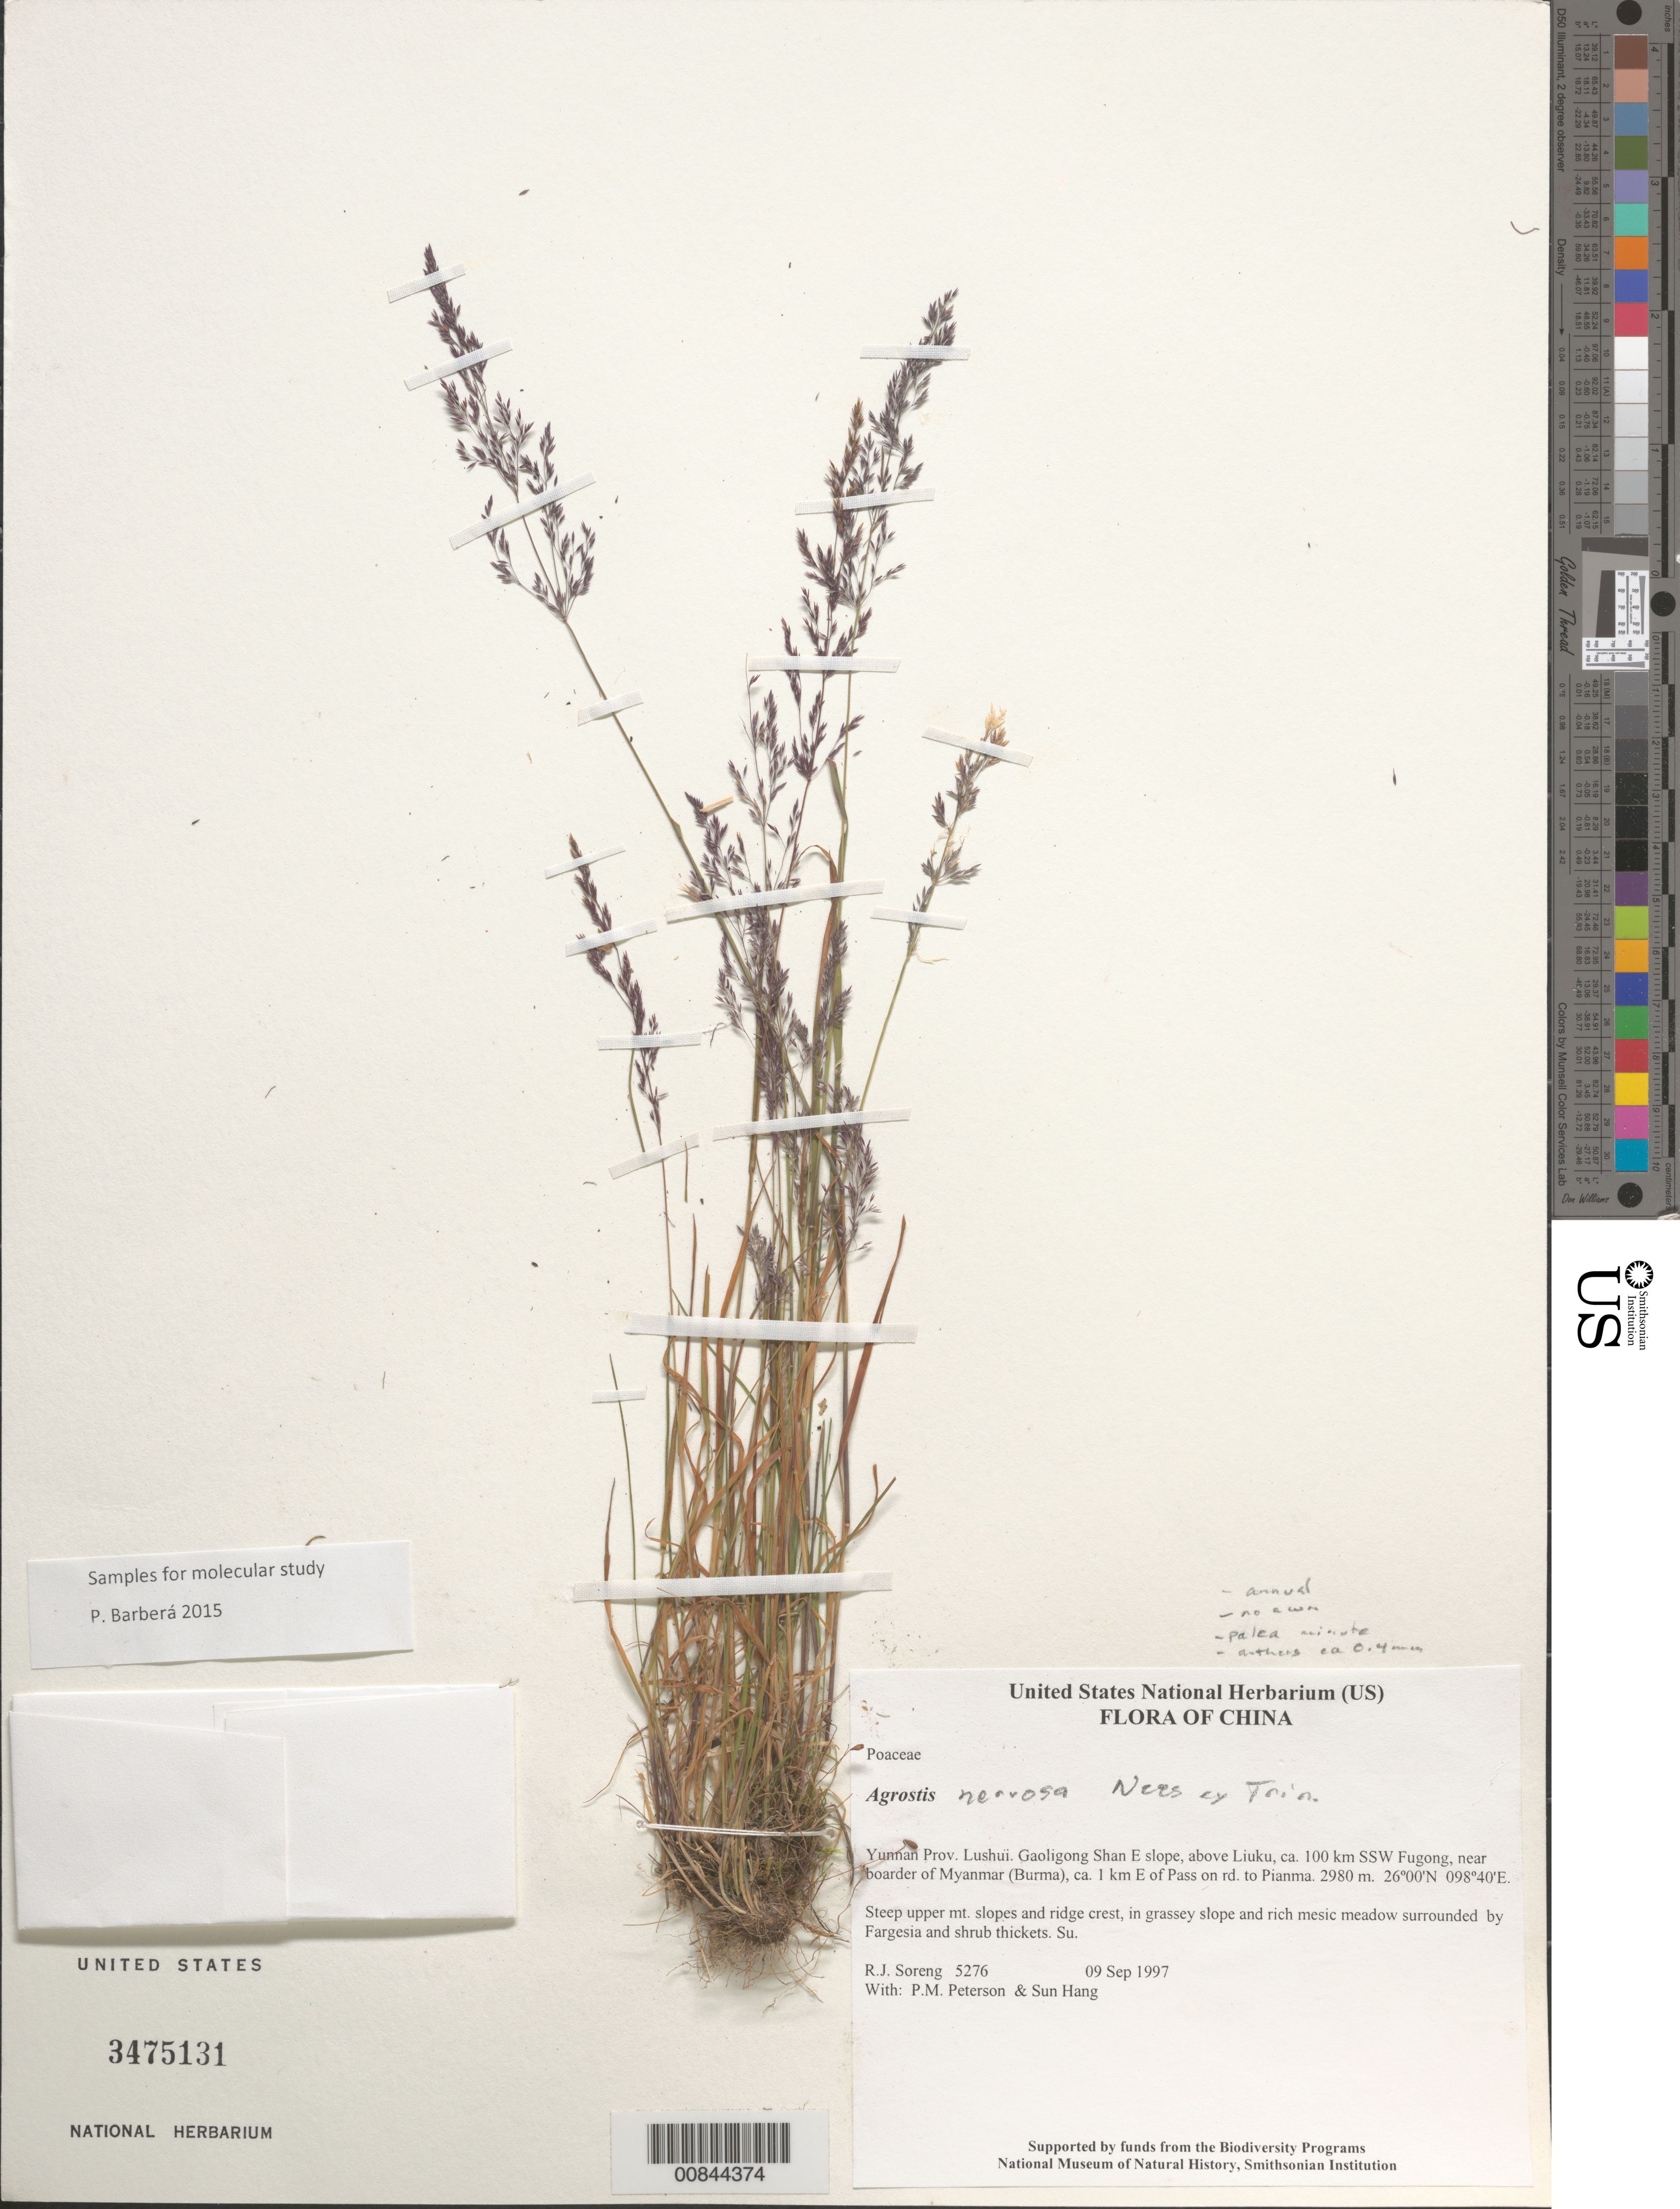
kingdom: Plantae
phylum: Tracheophyta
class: Liliopsida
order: Poales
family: Poaceae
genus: Agrostis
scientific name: Agrostis nervosa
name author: Nees ex Trin.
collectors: R. J. Soreng, P. M. Peterson & Sun Hang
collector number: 5276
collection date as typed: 09 Sep 1997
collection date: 1997-09-09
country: China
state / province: Yunnan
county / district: Lushui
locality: Gaoligong Shan E slope, above Liuku, ca. 100 km SSW Fugong, near boarder of Myanmar (Burma), ca. 1 km E of Pass on rd. to Pianma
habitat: Steep upper mt. slopes and ridge crest, in grassey slope and rich mesic meadow surrounded by Fargesia and shrub thickets. Su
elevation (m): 2980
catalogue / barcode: US 3475131